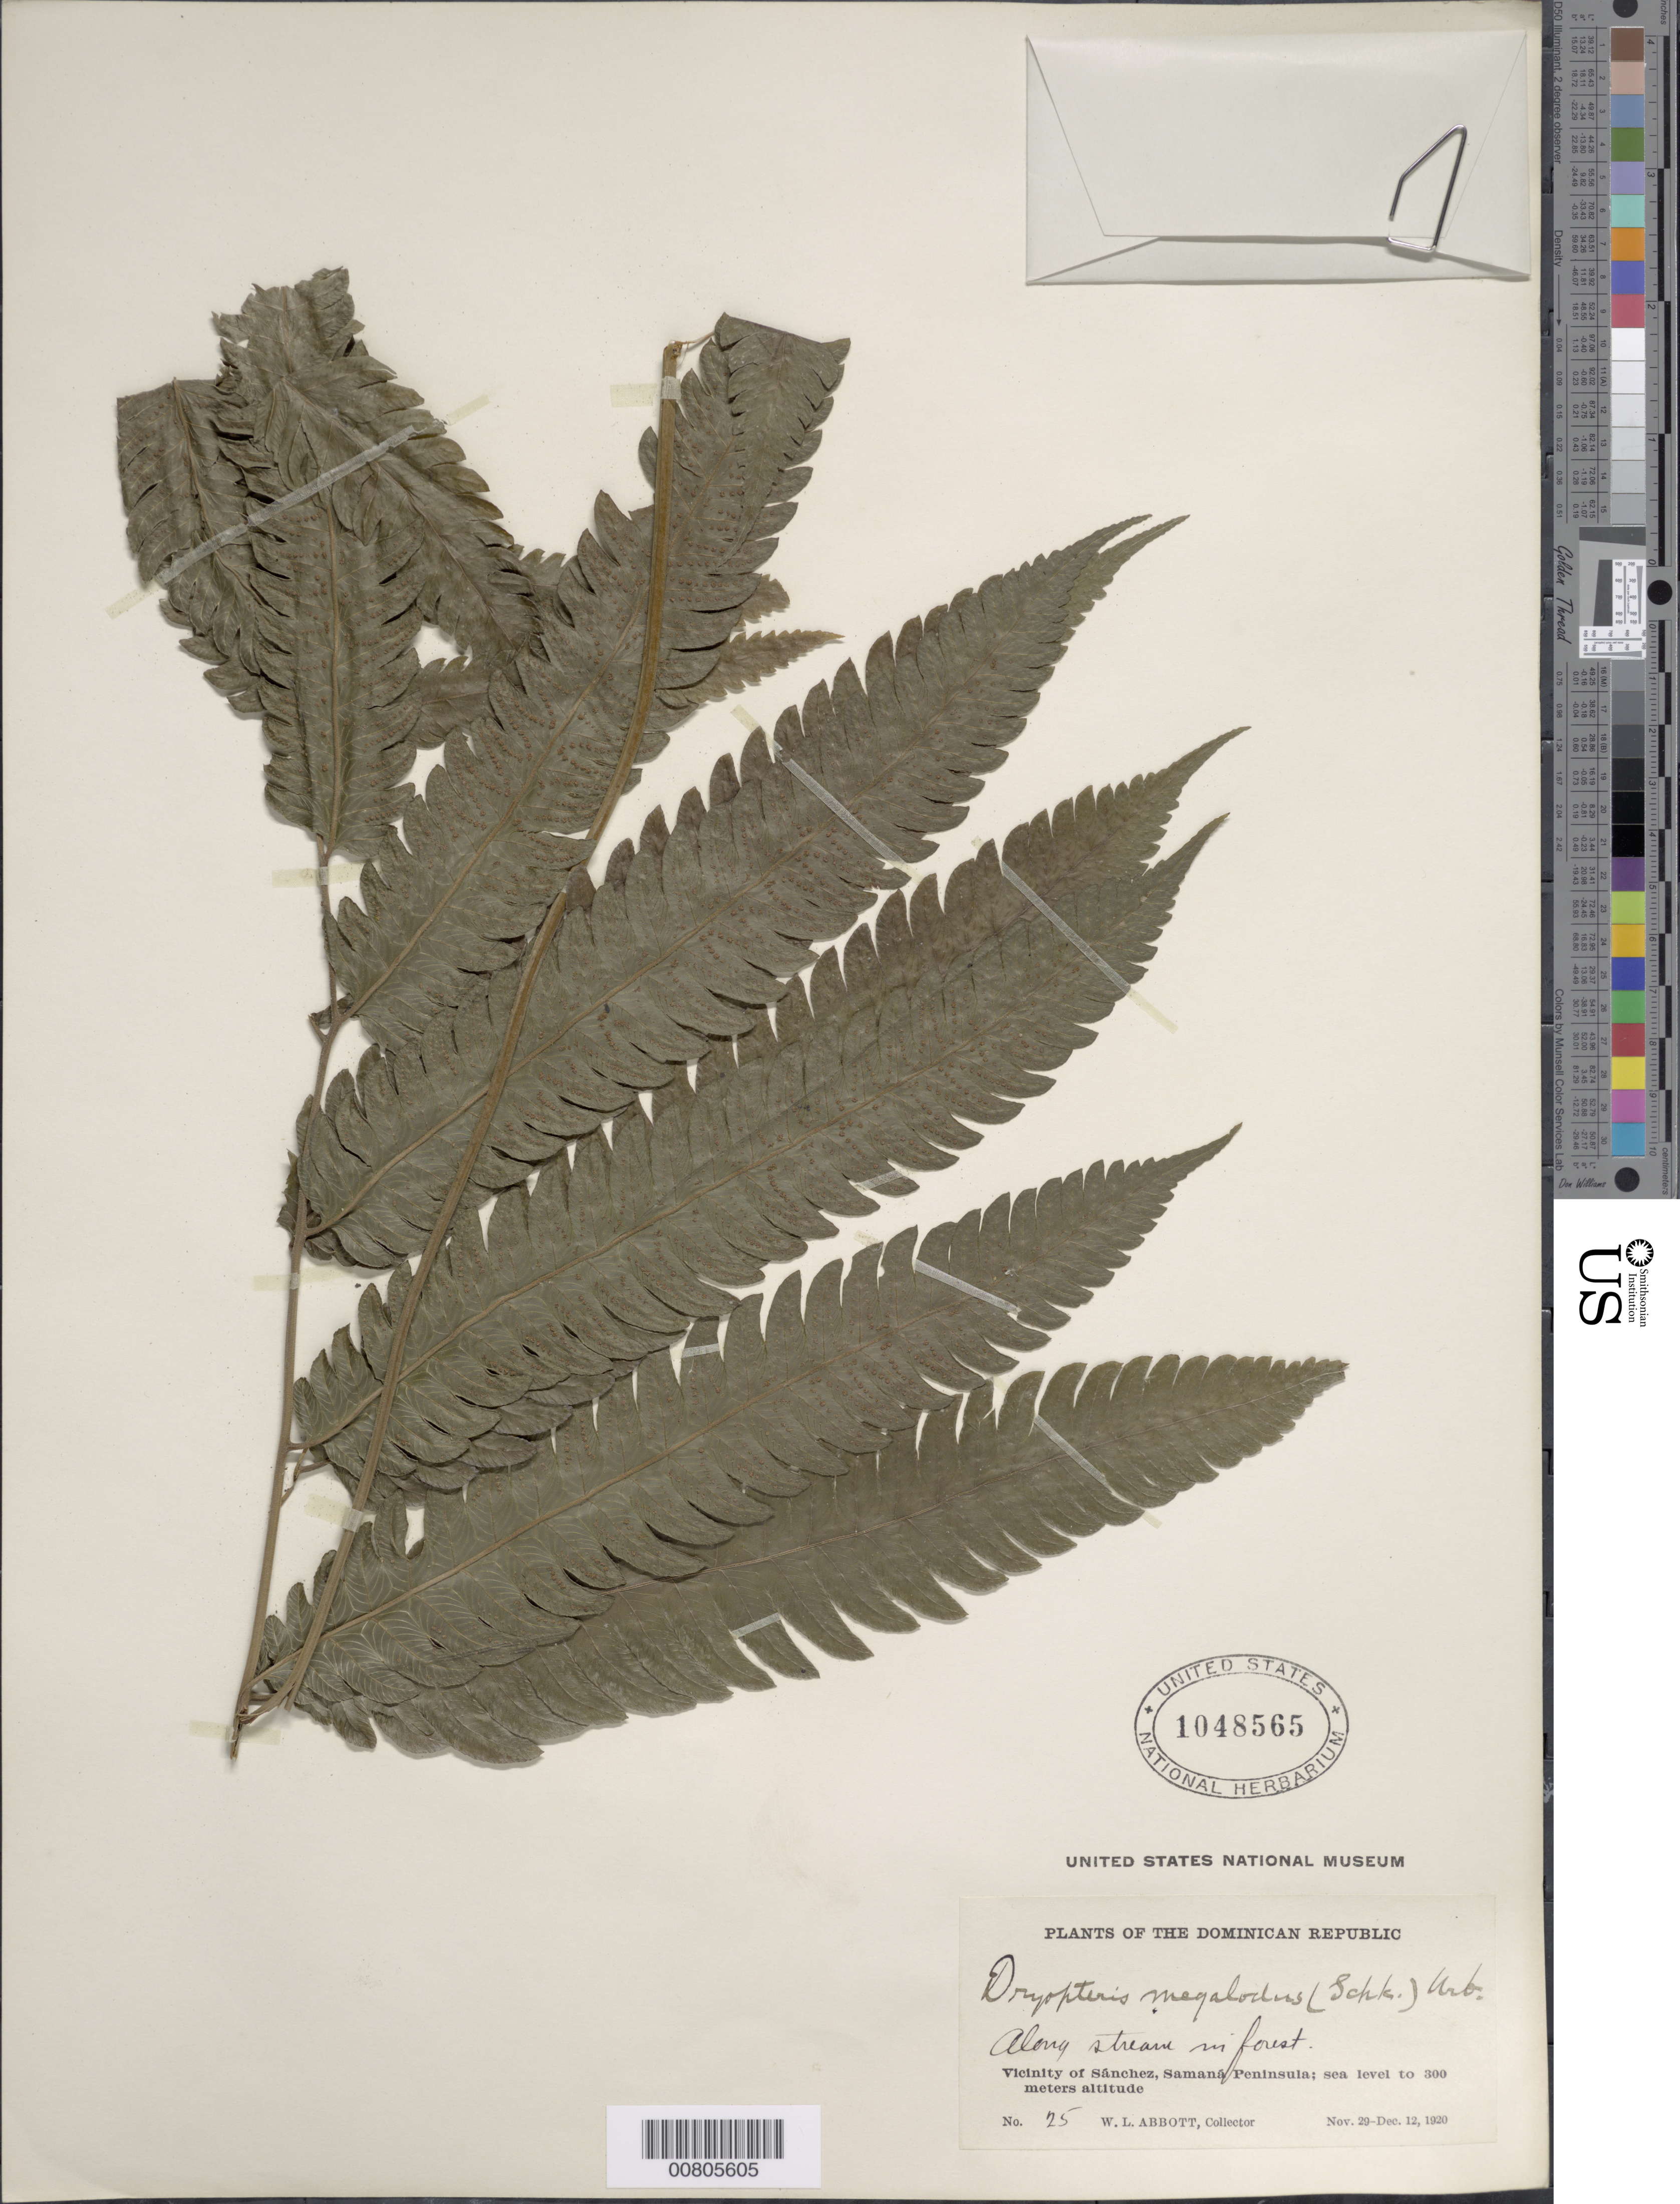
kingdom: Plantae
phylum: Tracheophyta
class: Polypodiopsida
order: Polypodiales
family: Thelypteridaceae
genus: Goniopteris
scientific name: Goniopteris pennata (Poir.) comb. nov., ined 2015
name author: (Poir.)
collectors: W. L. Abbott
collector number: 25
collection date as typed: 29 Nov 1920 to 12 Dec 1920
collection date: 1920-11-29/1920-12-12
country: Dominican Republic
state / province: Samana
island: Hispaniola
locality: Sánchez vicinity, Samaná Peninsula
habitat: Along stream in forest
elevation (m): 0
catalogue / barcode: US 1048565